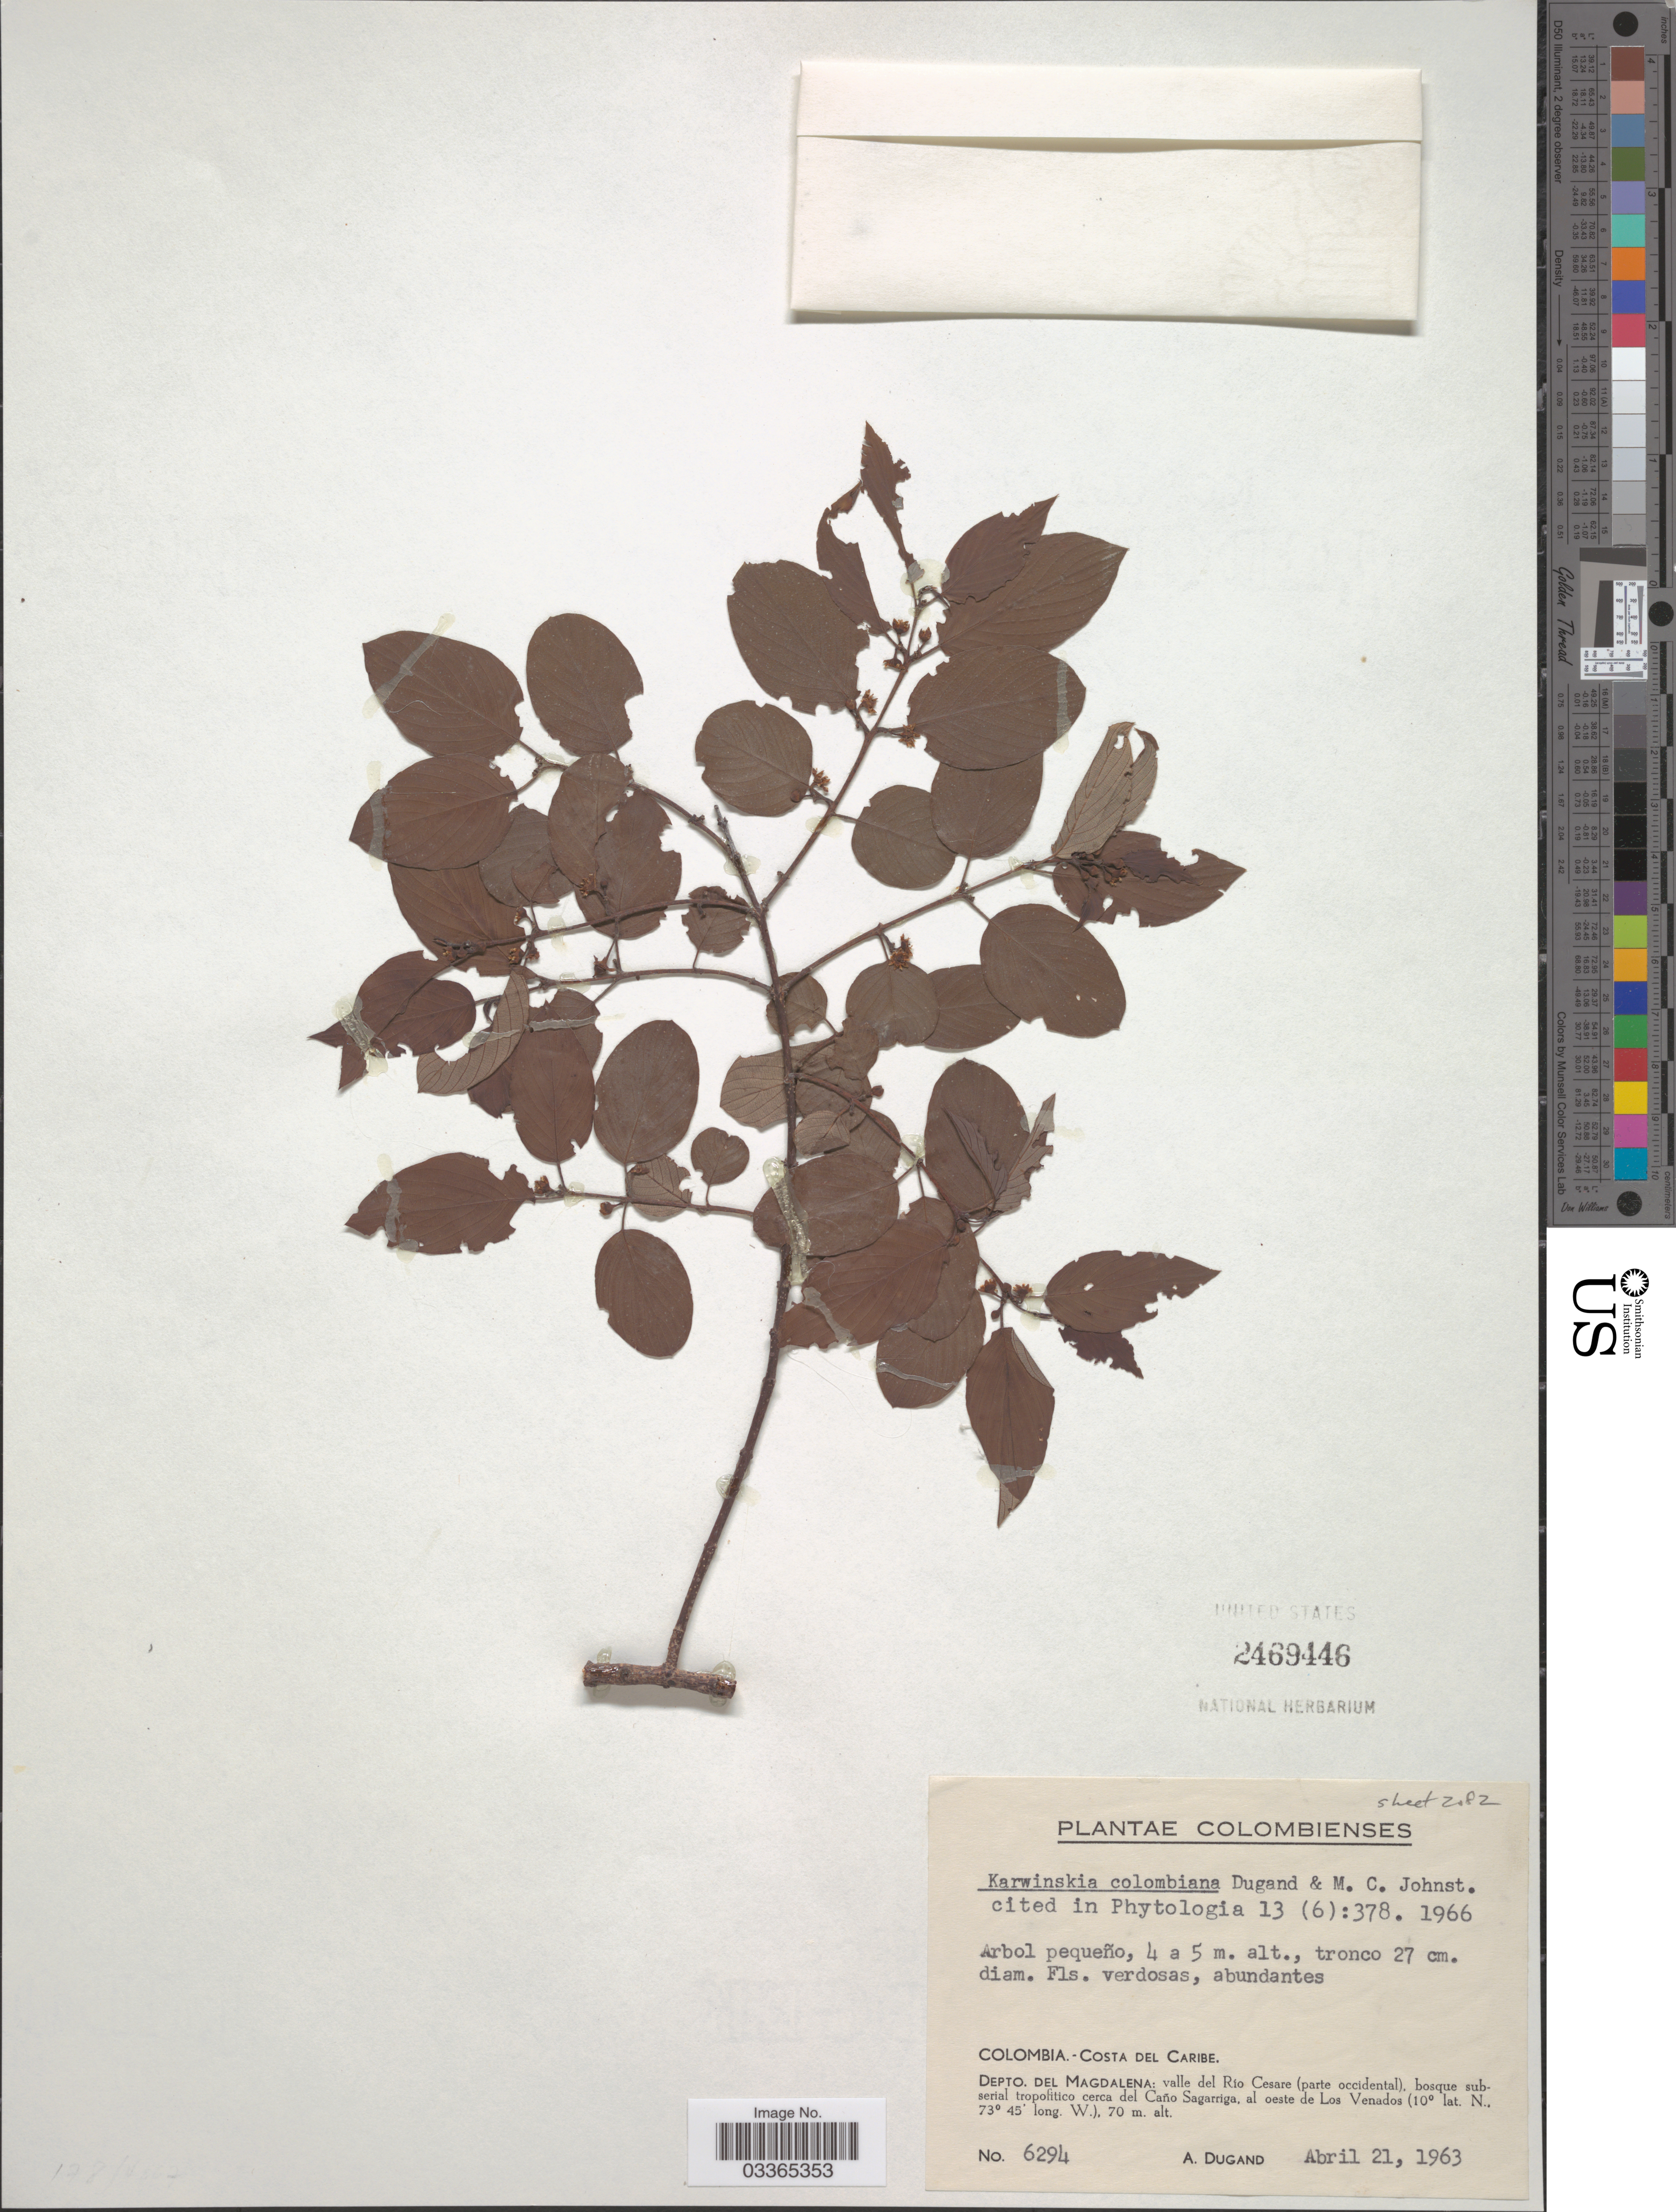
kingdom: Plantae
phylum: Tracheophyta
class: Magnoliopsida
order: Rosales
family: Rhamnaceae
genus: Karwinskia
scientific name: Karwinskia colombiana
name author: Dugand G. & M.C. Johnst.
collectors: A. Dugand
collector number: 6294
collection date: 1963-04-21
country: Colombia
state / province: Magdalena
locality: Costa del Caribe. Depto. del Magdalena: valle del Río Cesare (parte occidental), bosque subserial tropofitico cerca del Caño Sagarriga, al oeste de Los Venados.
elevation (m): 70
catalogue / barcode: US 2469446